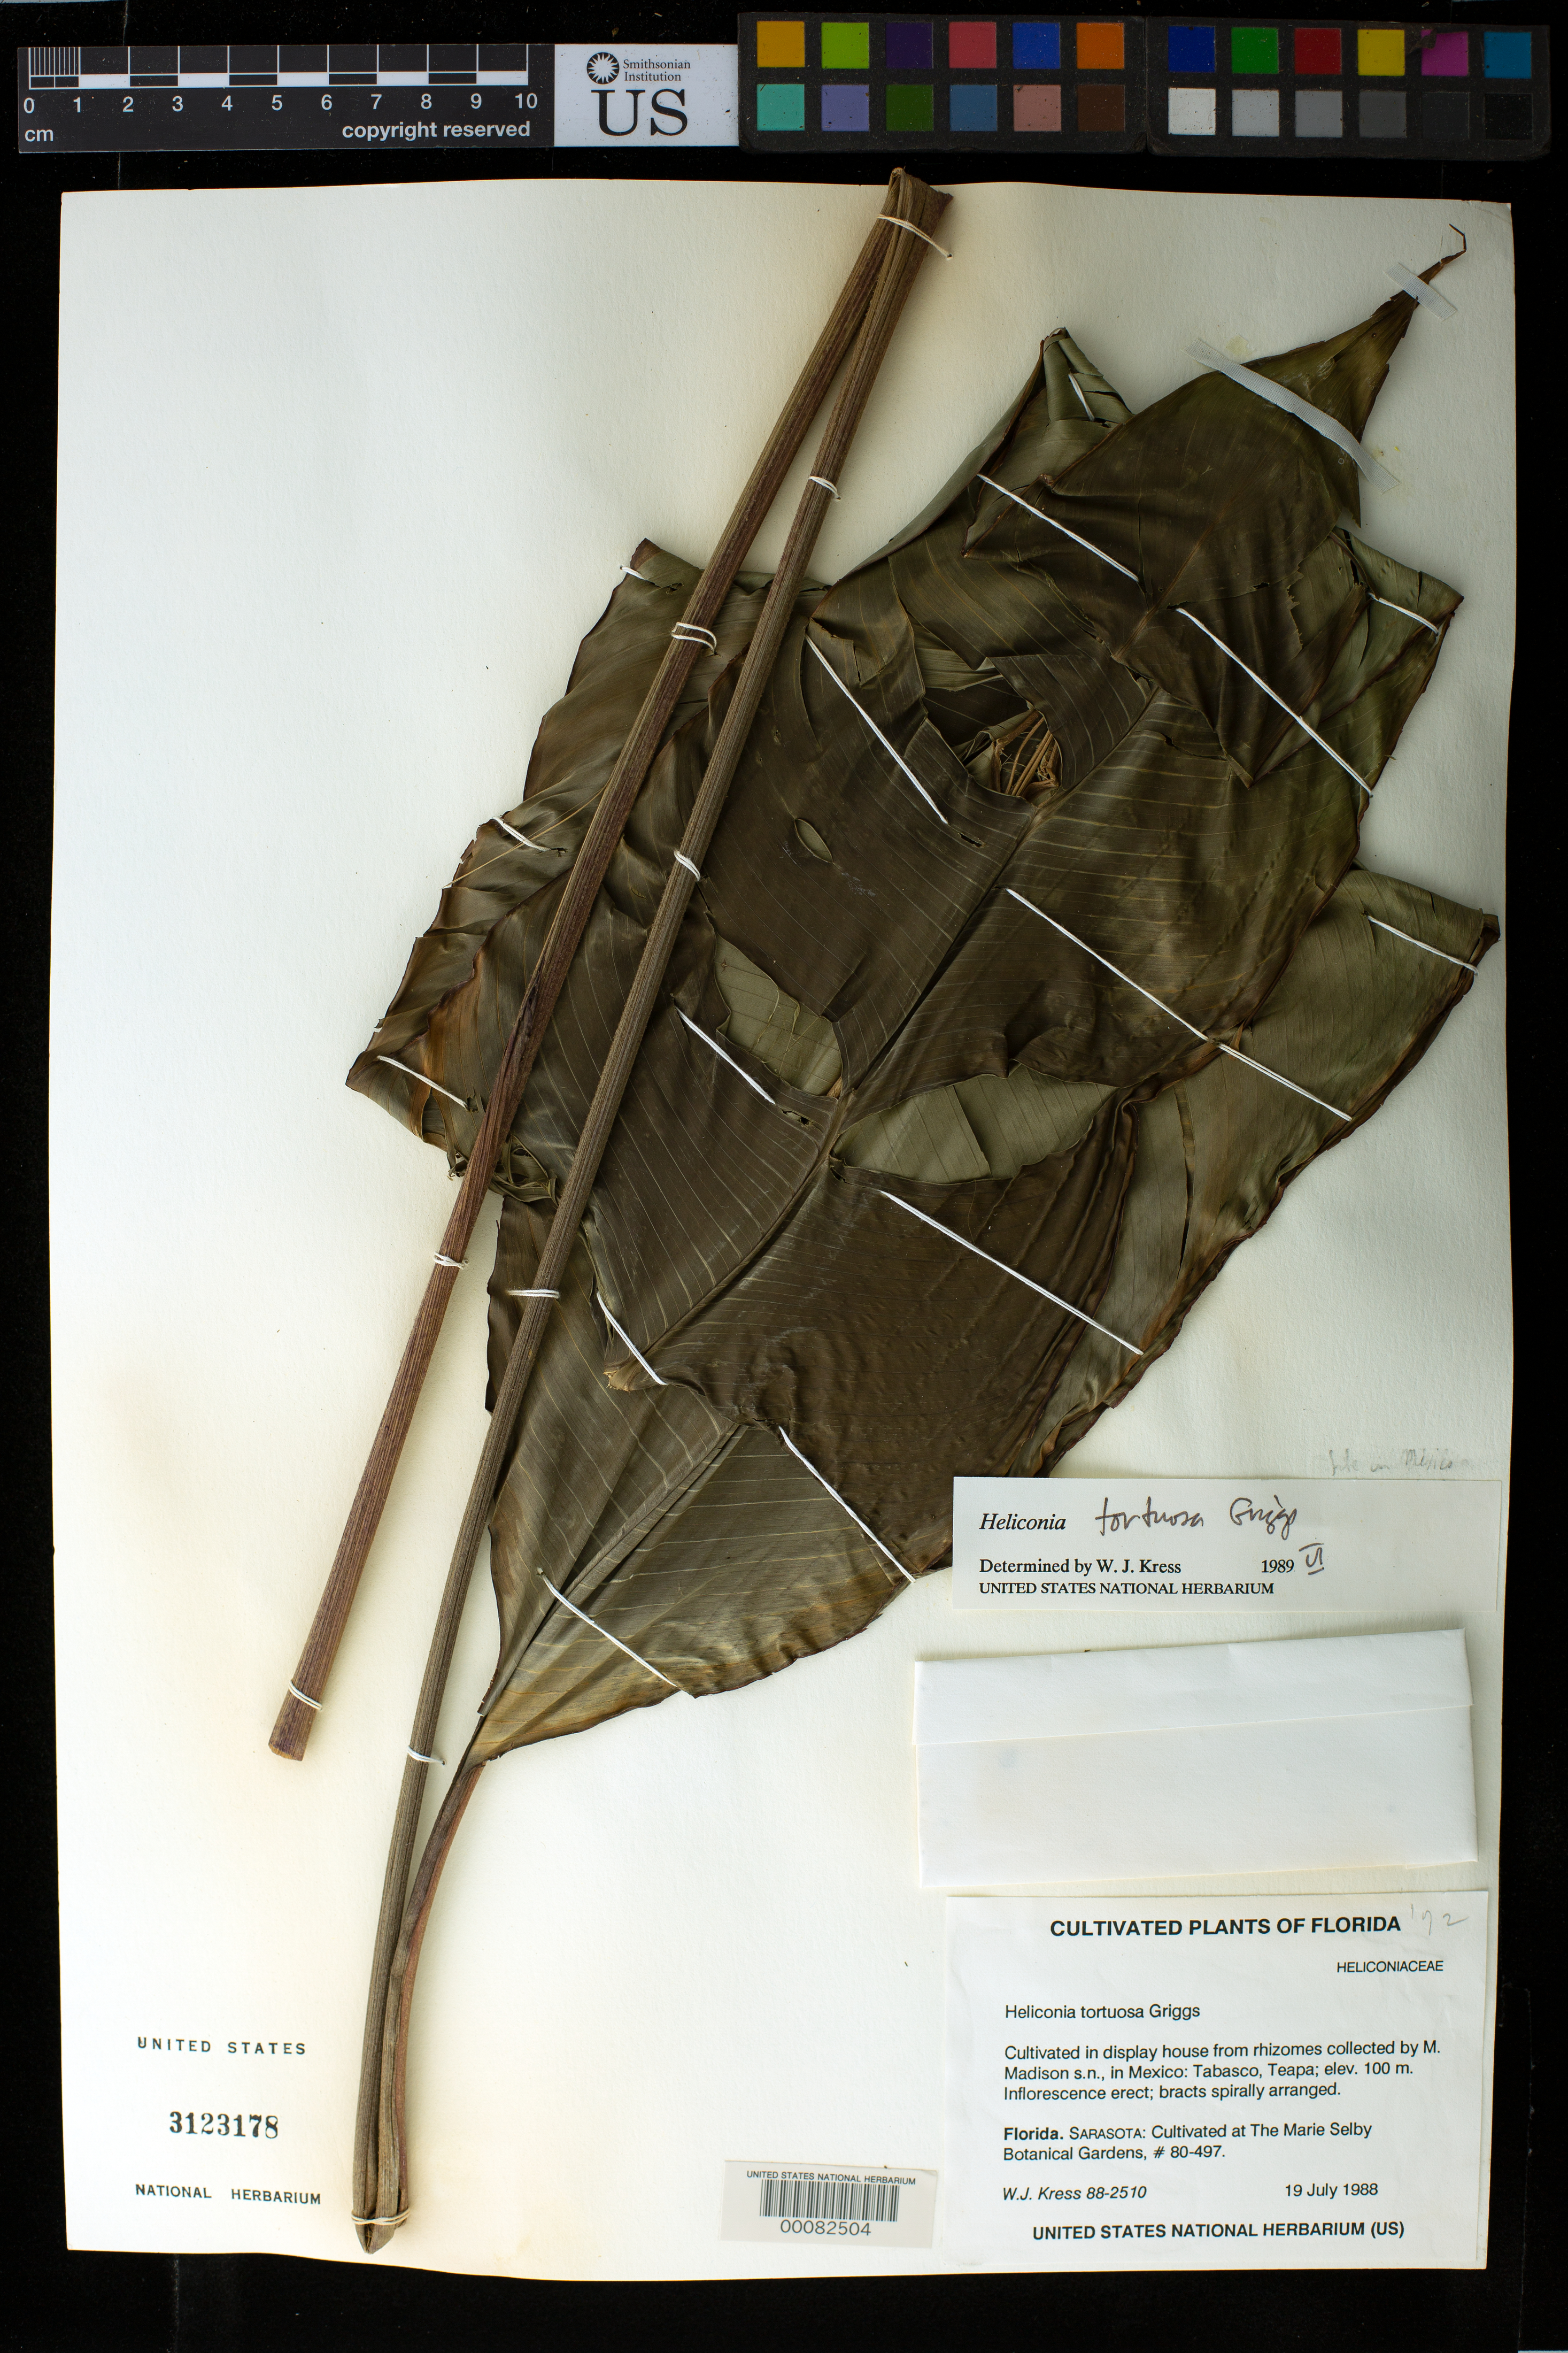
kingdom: Plantae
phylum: Tracheophyta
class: Liliopsida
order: Zingiberales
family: Heliconiaceae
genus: Heliconia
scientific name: Heliconia tortuosa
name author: R.F. Griggs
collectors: W. J. Kress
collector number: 88-2510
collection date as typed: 19 Jul 1988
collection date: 1988-07-19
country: Mexico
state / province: Tabasco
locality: Teapa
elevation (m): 100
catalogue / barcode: US 3123178